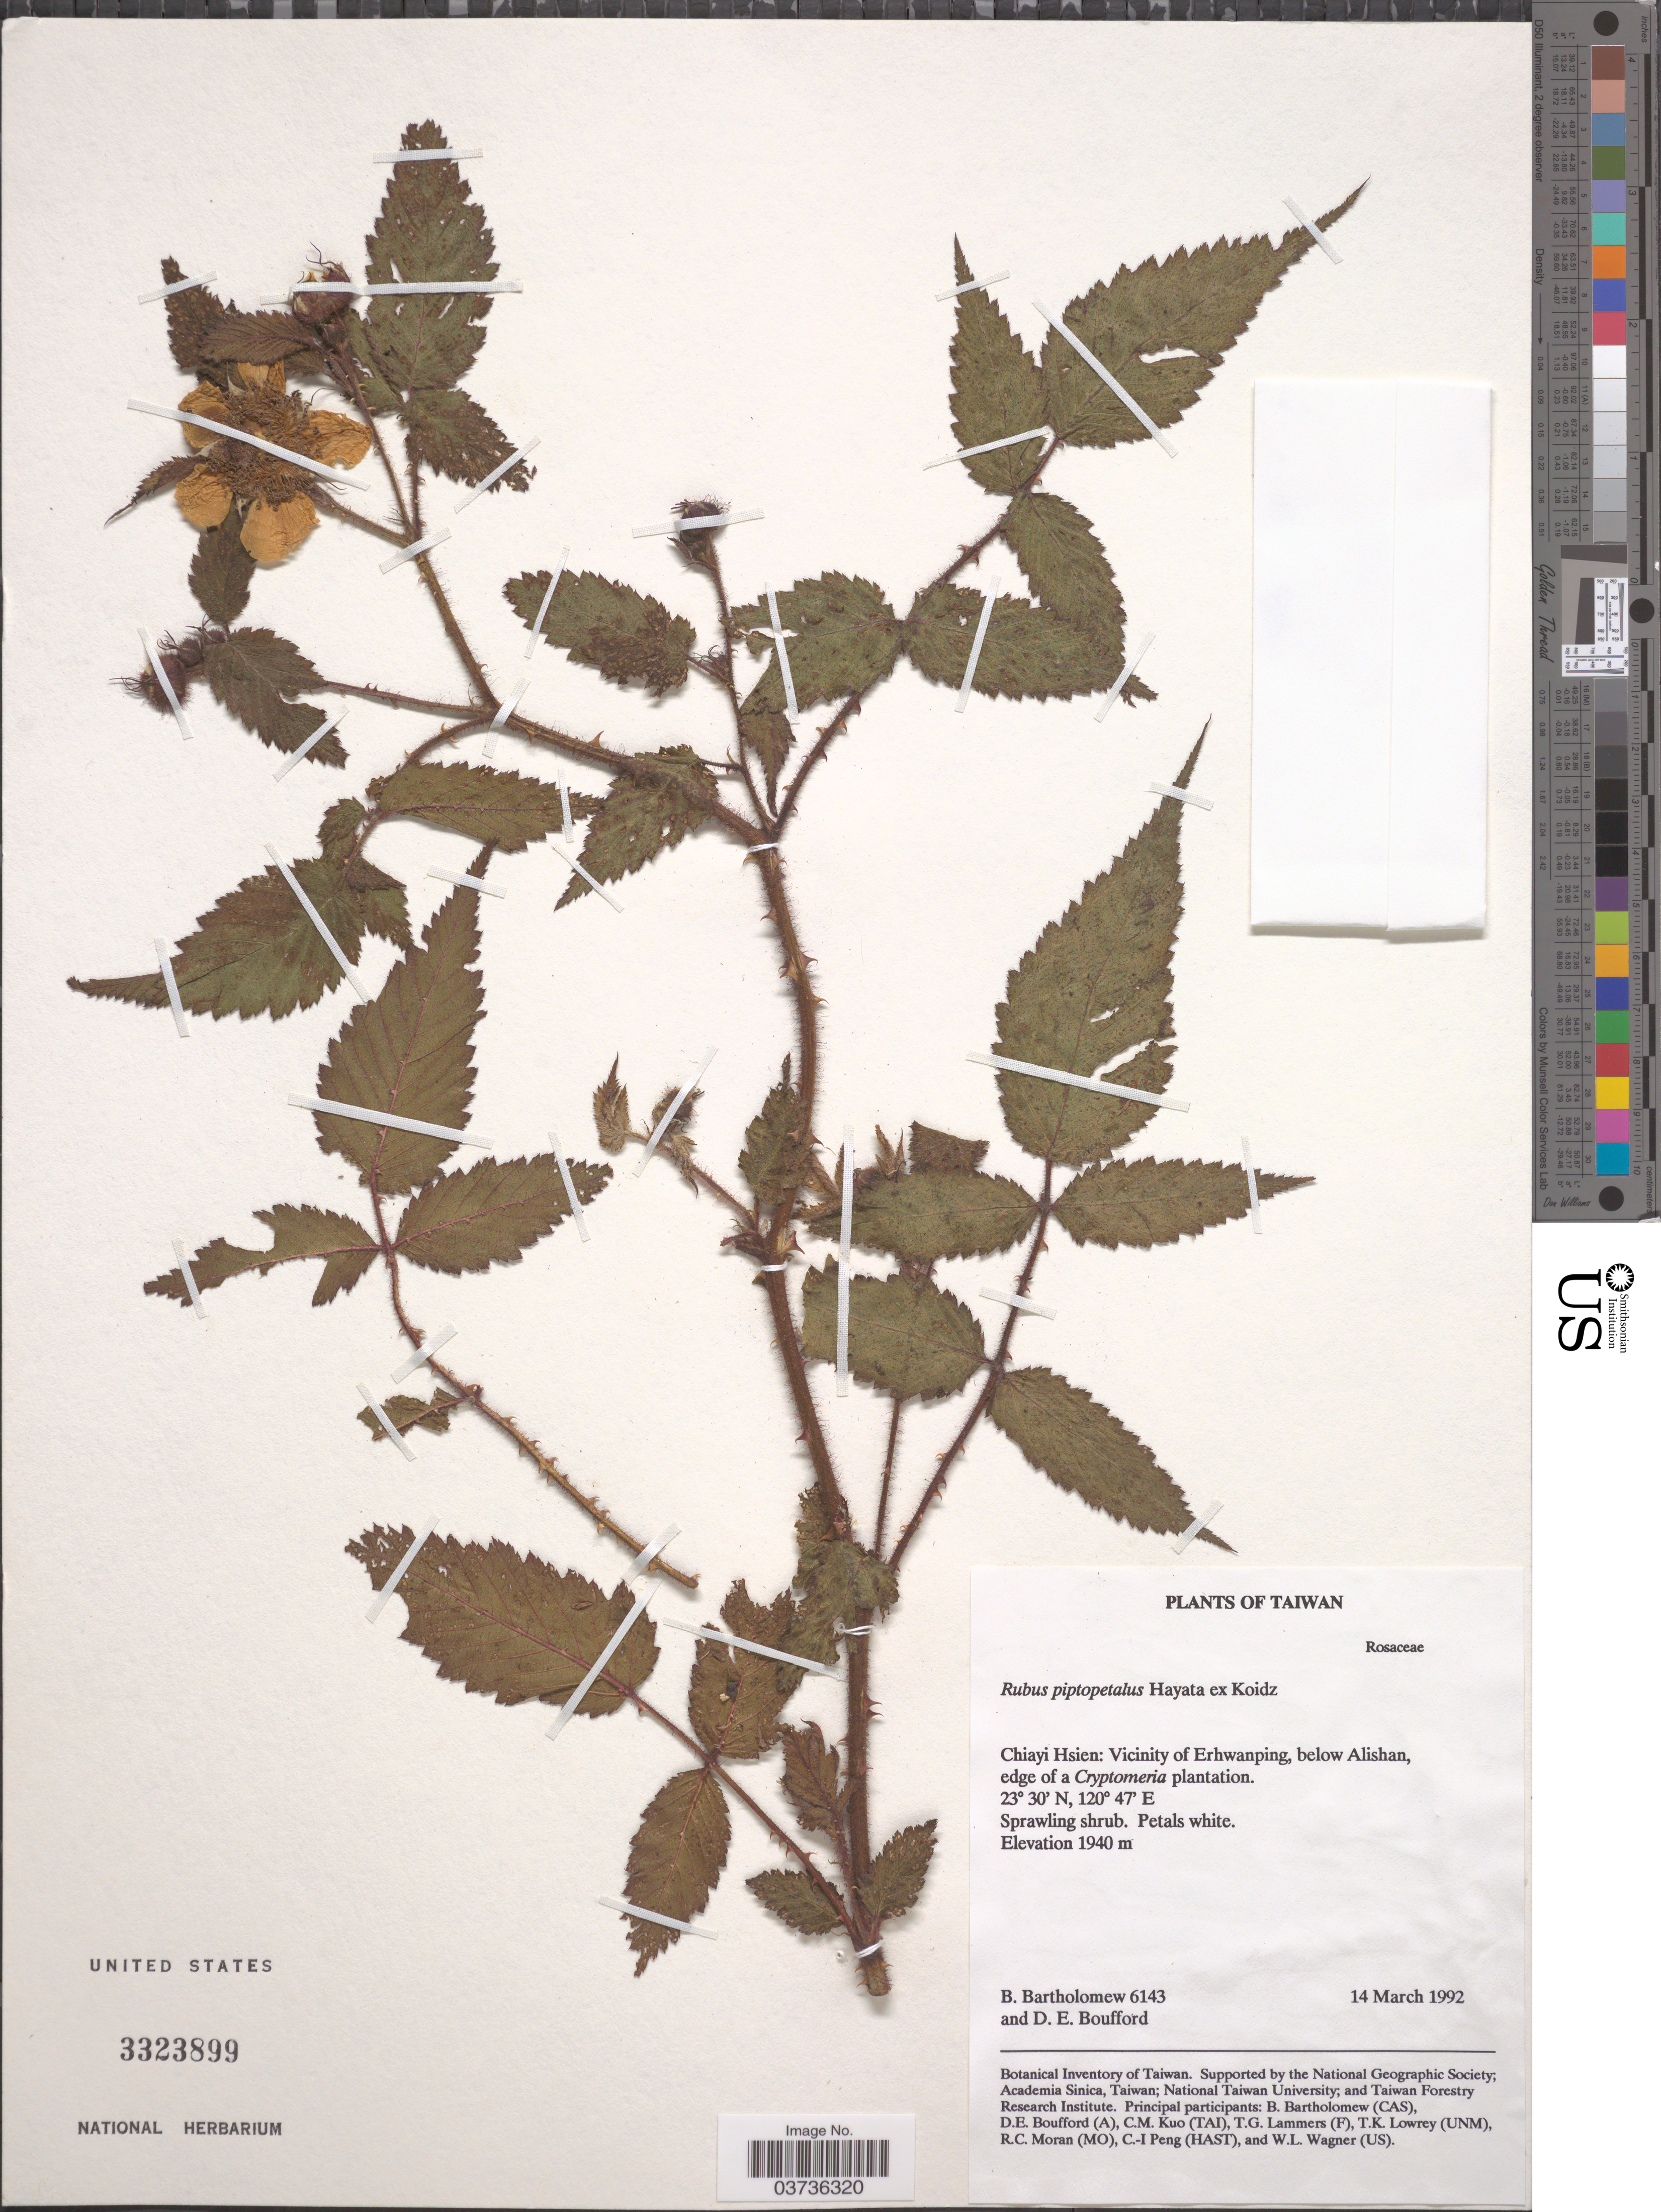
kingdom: Plantae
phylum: Tracheophyta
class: Magnoliopsida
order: Rosales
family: Rosaceae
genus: Rubus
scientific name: Rubus piptopetalus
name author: Hayata ex Koidz.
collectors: B. Bartholomew & D. E. Boufford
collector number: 6143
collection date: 1992-03-14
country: Taiwan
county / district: Chiayi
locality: Chiayi Hsien: Vicinity of Erhwanping, below Alishan, edge of a Cryptomeria plantation.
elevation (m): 1940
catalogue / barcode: US 3323899